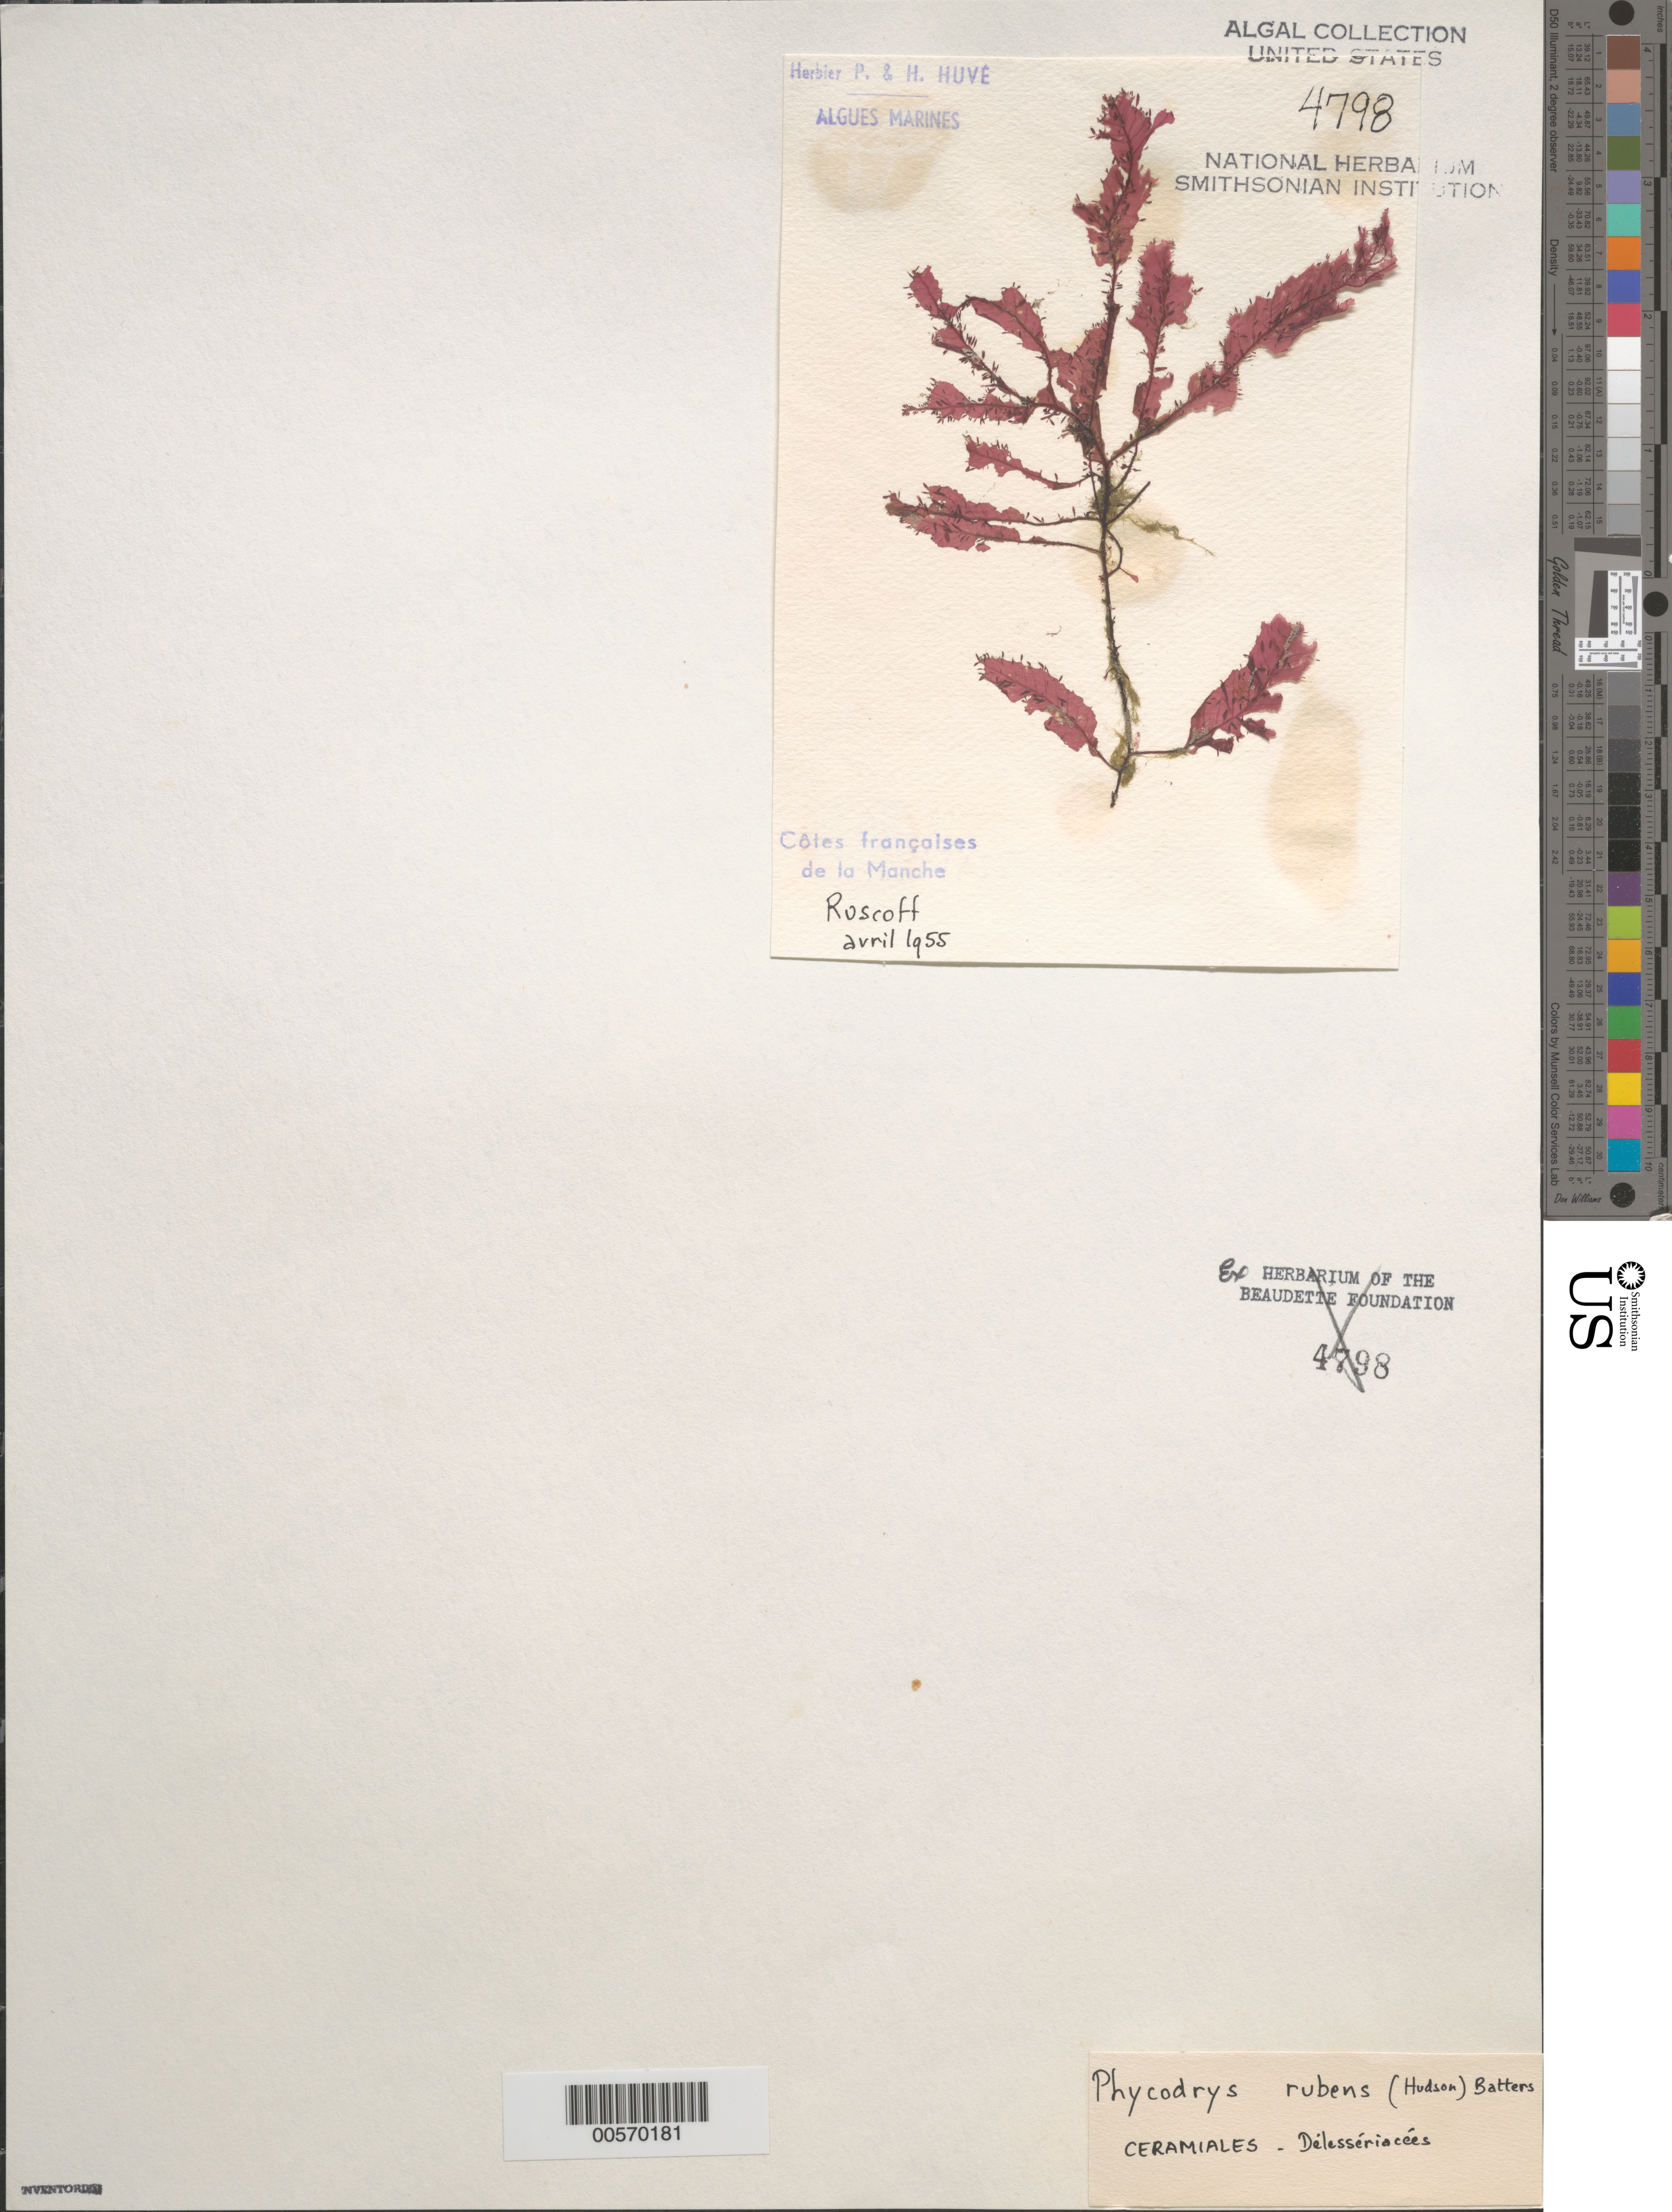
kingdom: Plantae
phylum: Rhodophyta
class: Florideophyceae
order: Ceramiales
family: Delesseriaceae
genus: Phycodrys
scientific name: Phycodrys rubens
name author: (L.) Batters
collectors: P. Huve & H. Huve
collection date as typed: Apr 1955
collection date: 1955-04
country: France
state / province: Bretagne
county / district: Finistère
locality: Roscoff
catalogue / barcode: US 4798